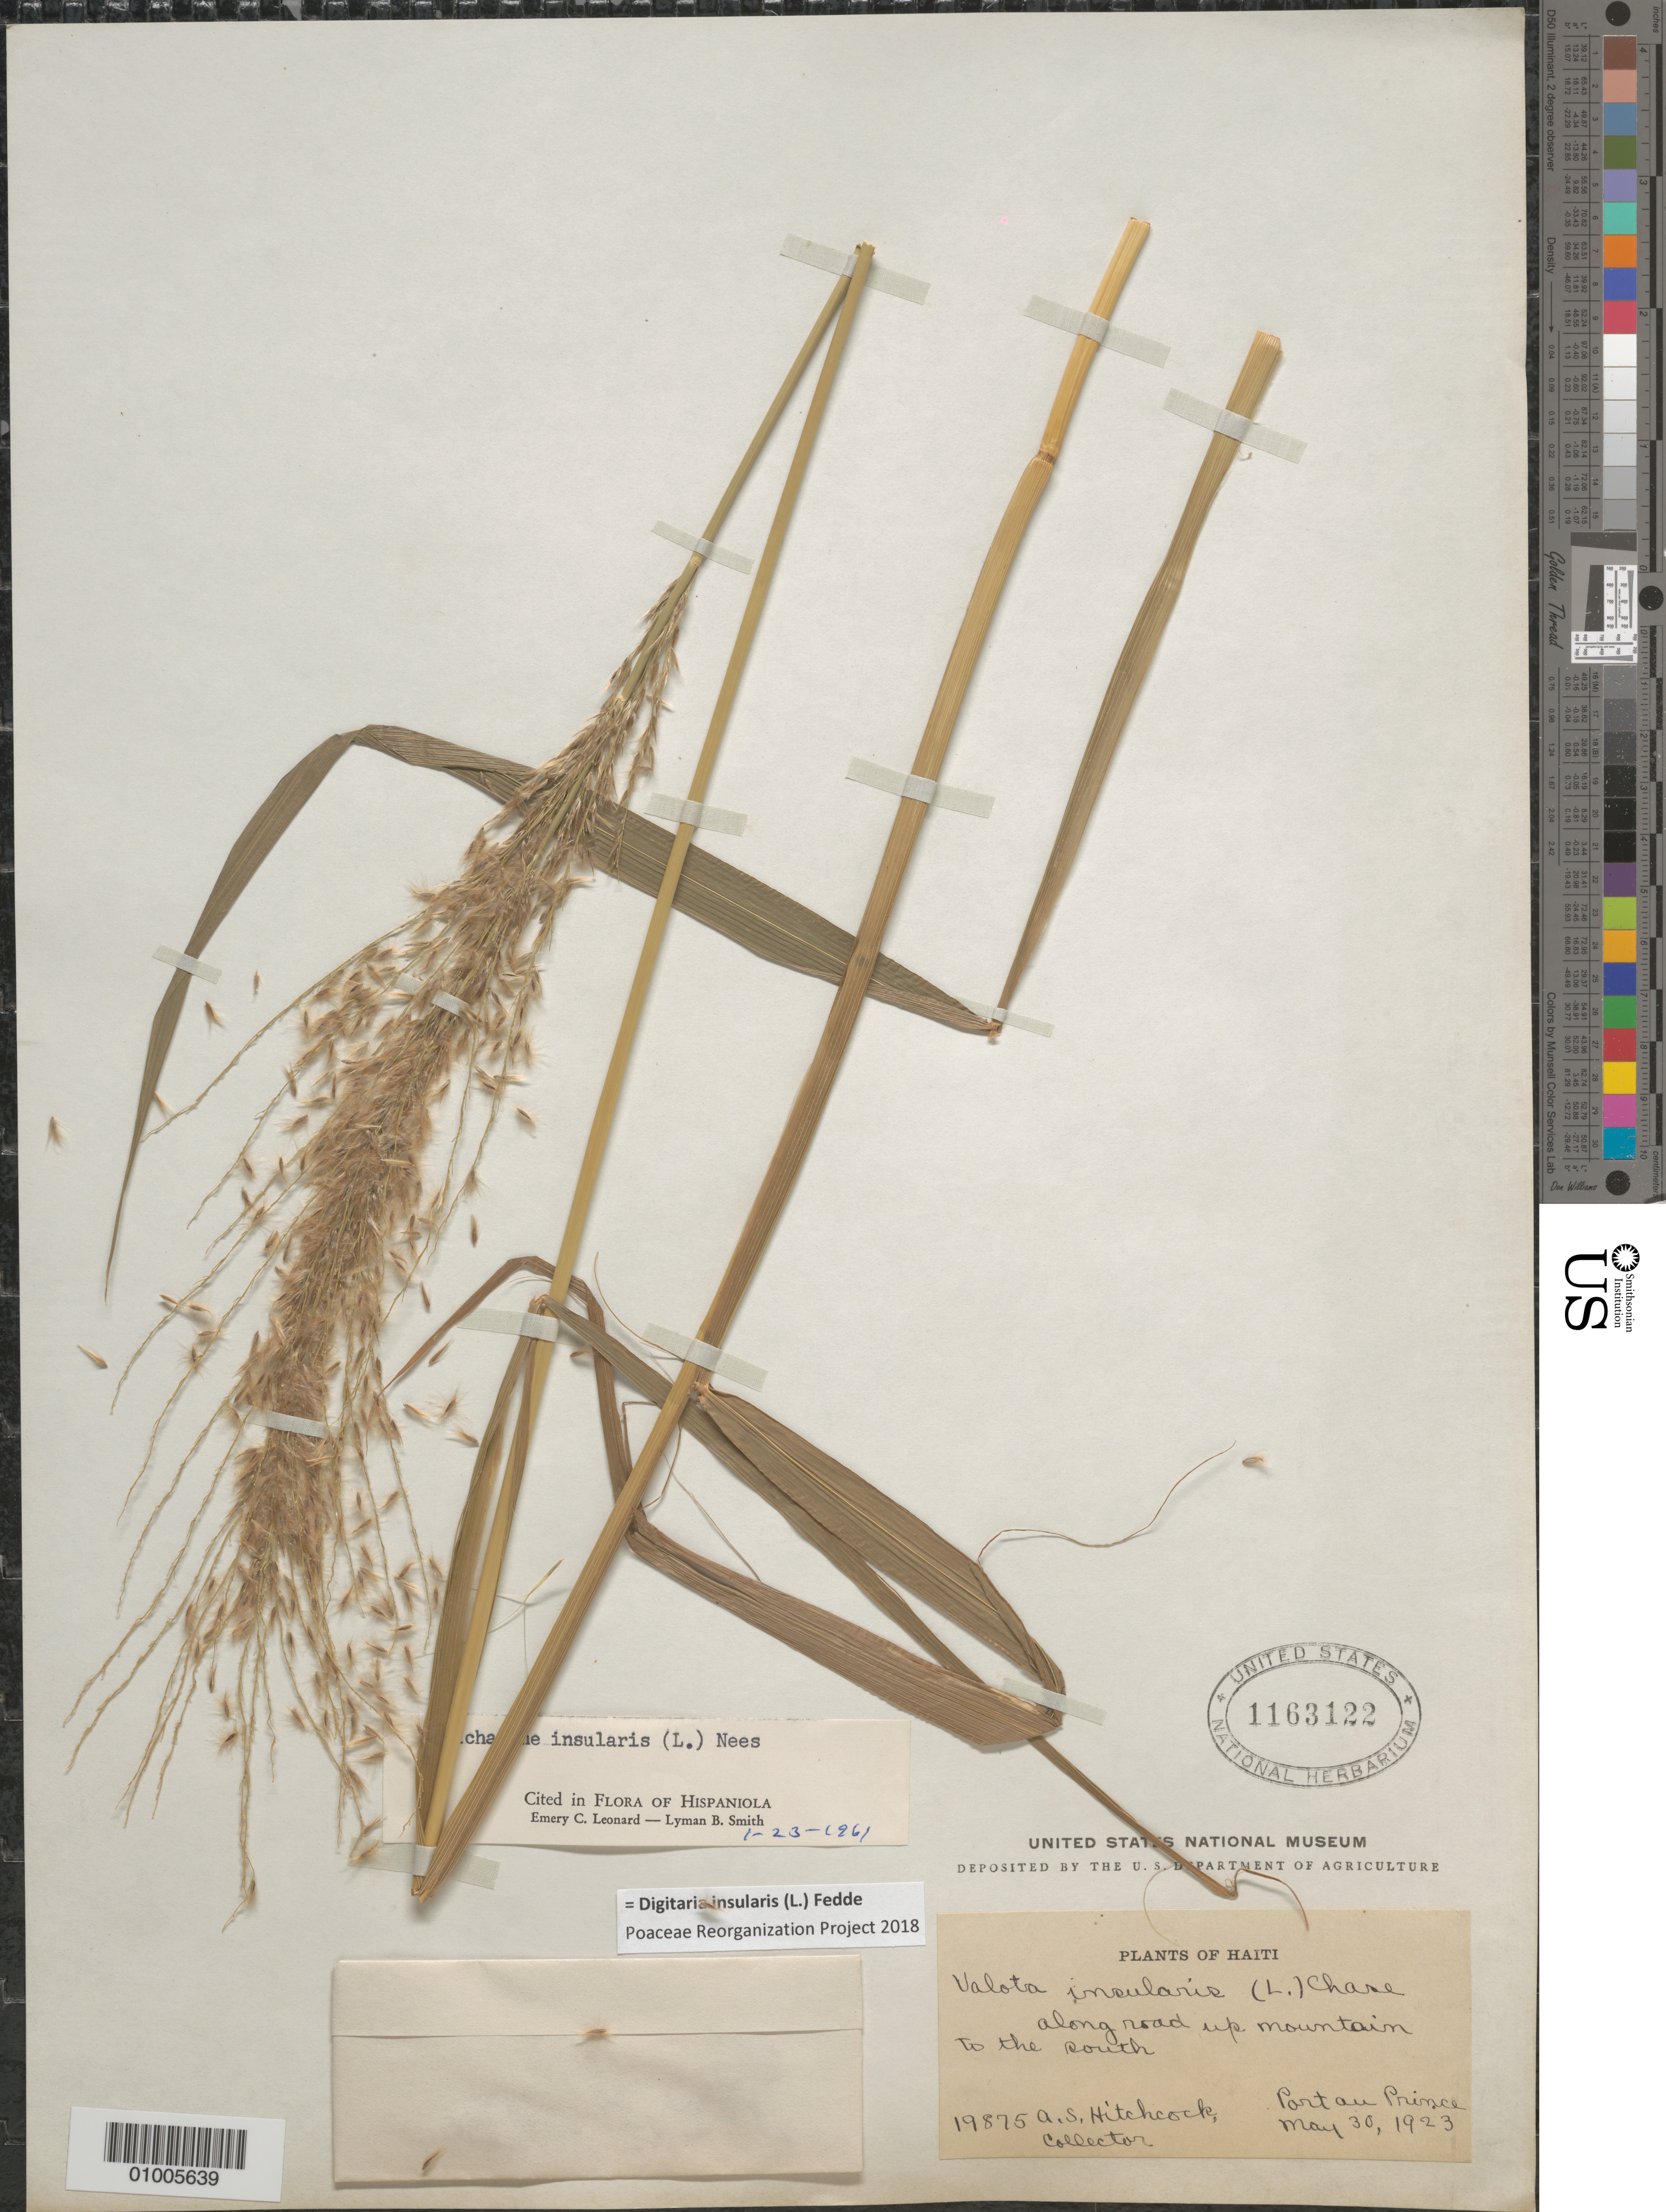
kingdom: Plantae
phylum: Tracheophyta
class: Liliopsida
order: Poales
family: Poaceae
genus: Digitaria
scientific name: Digitaria insularis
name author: (L.) Mez ex Ekman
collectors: A. S. Hitchcock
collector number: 19875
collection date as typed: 30 May 1923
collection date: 1923-05-30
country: Haiti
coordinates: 0 N, 0 E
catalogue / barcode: US 1163122